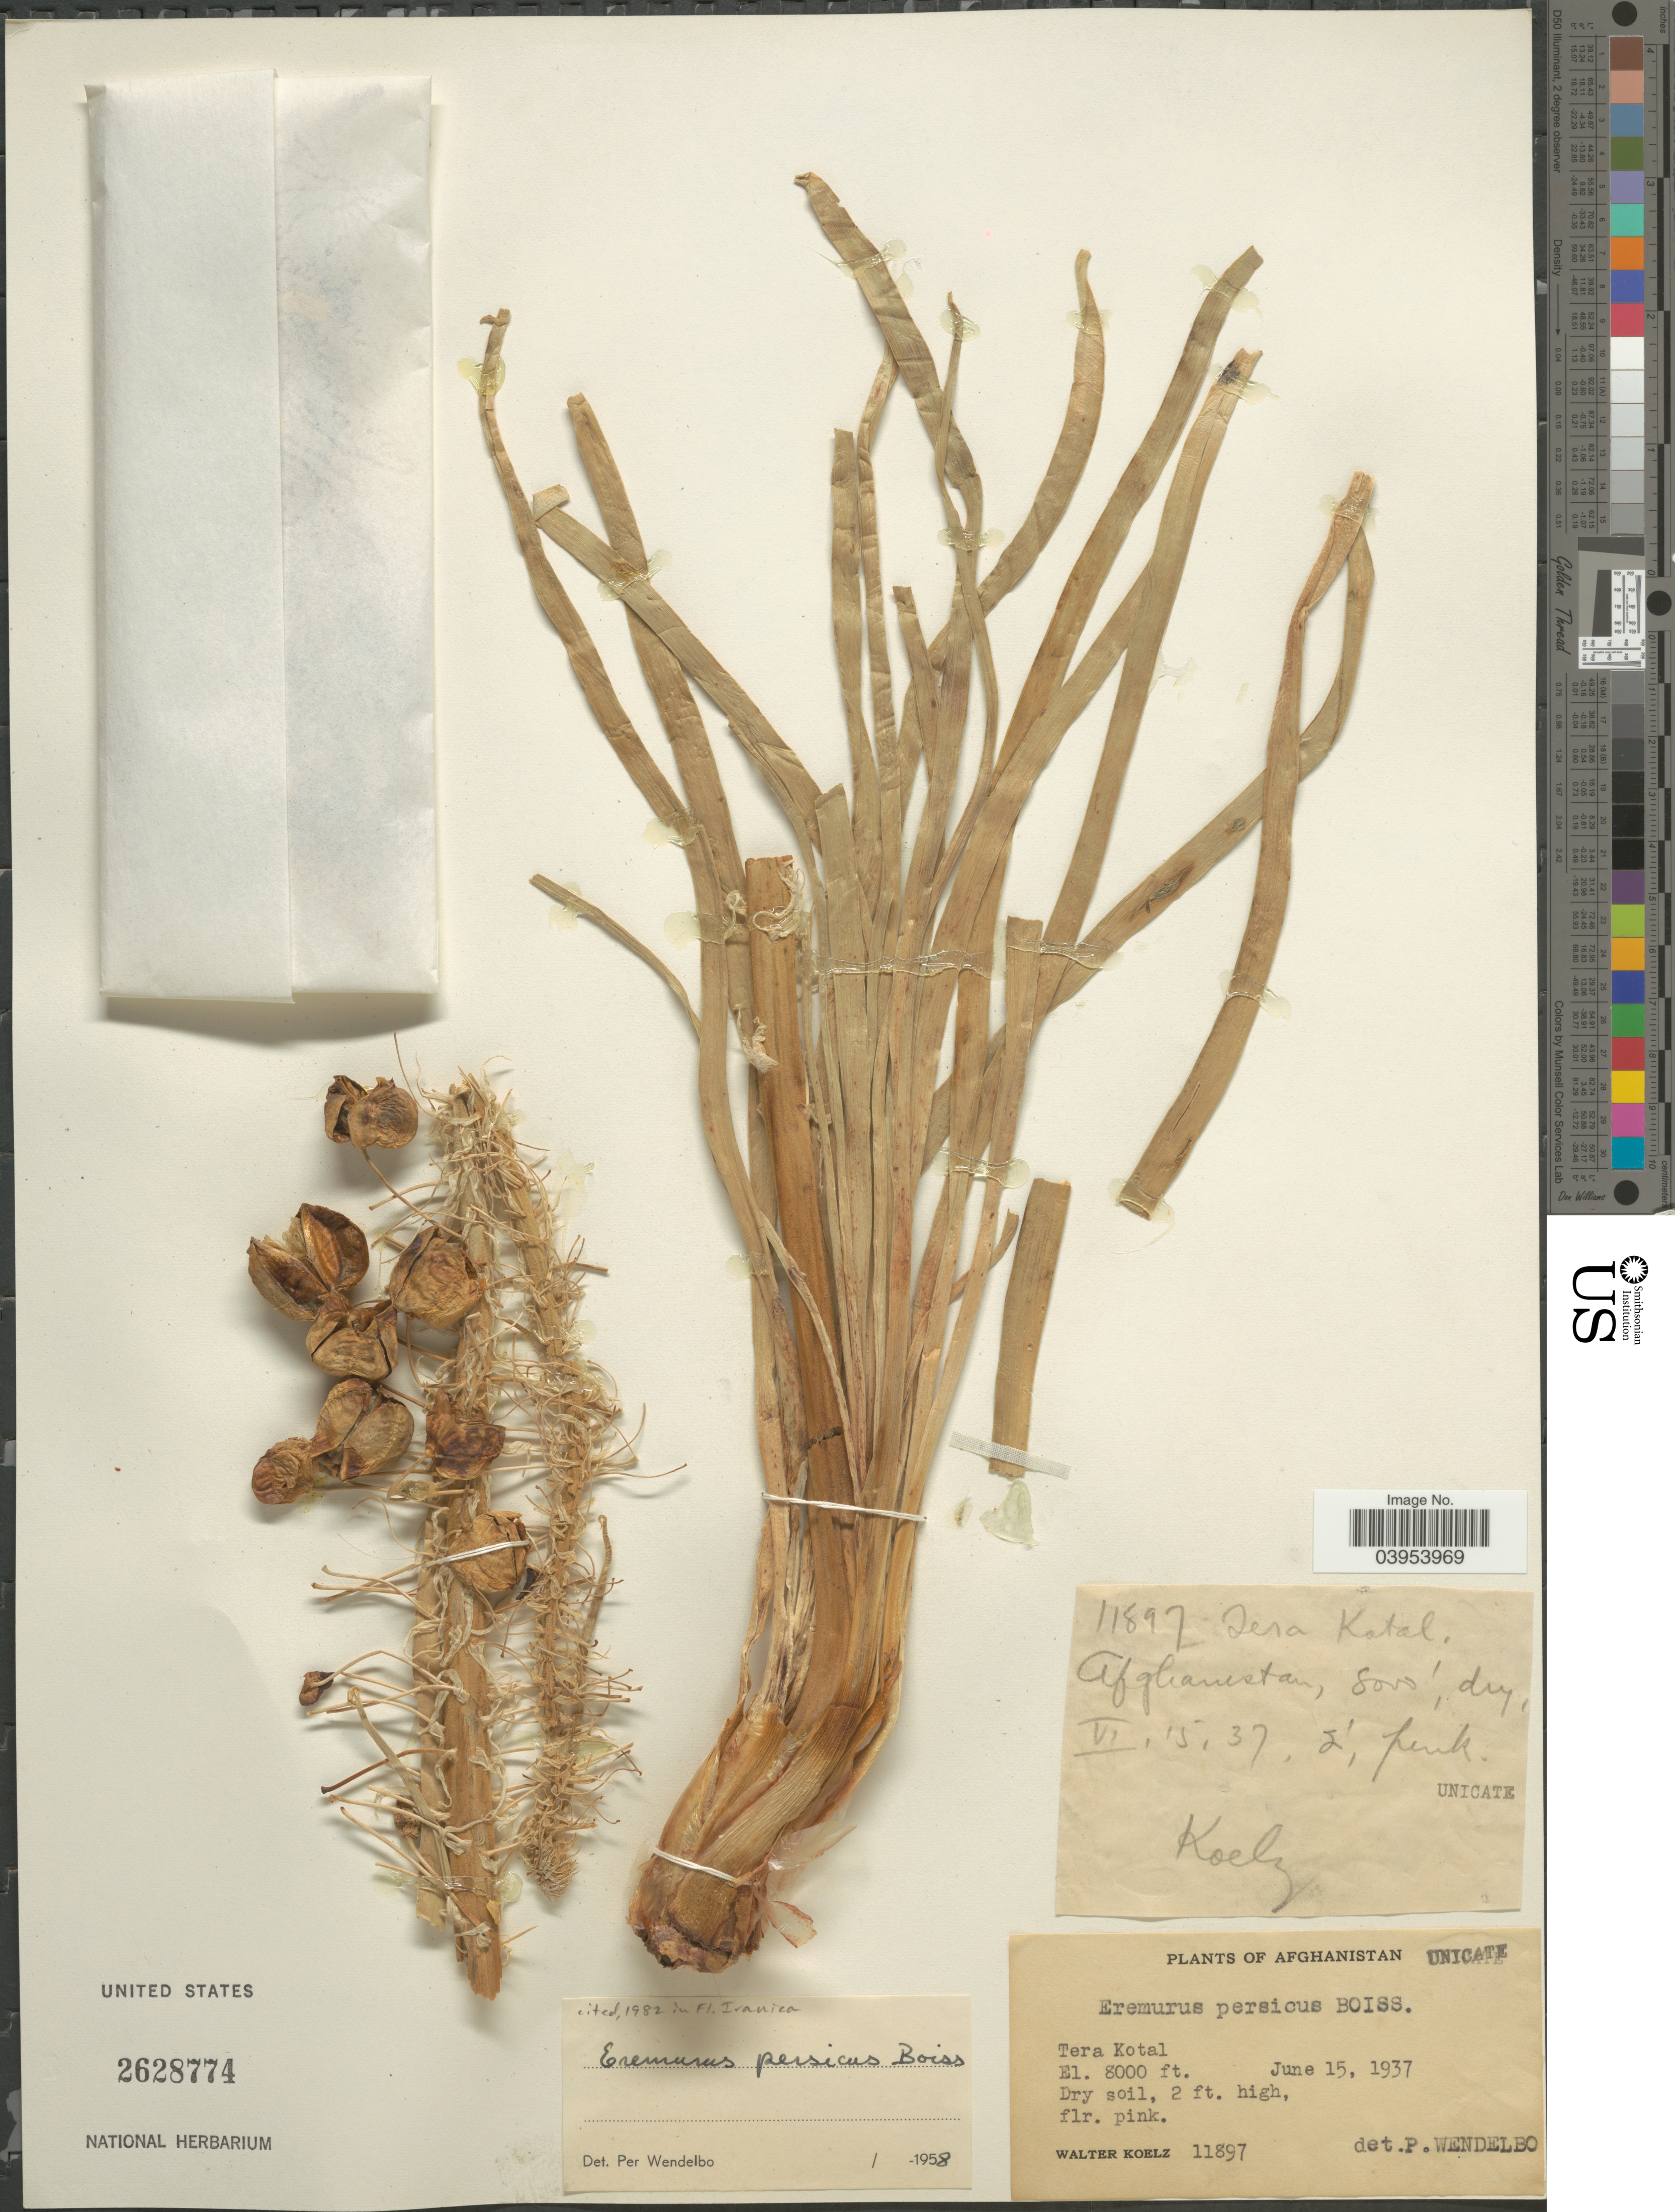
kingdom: Plantae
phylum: Tracheophyta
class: Liliopsida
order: Asparagales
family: Asphodelaceae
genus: Eremurus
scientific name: Eremurus persicus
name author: (Jaub. & Spach) Boiss.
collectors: W. N. Koelz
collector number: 11897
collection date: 1937-06-15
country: Afghanistan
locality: Tera Kotal.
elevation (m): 2438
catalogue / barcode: US 2628774